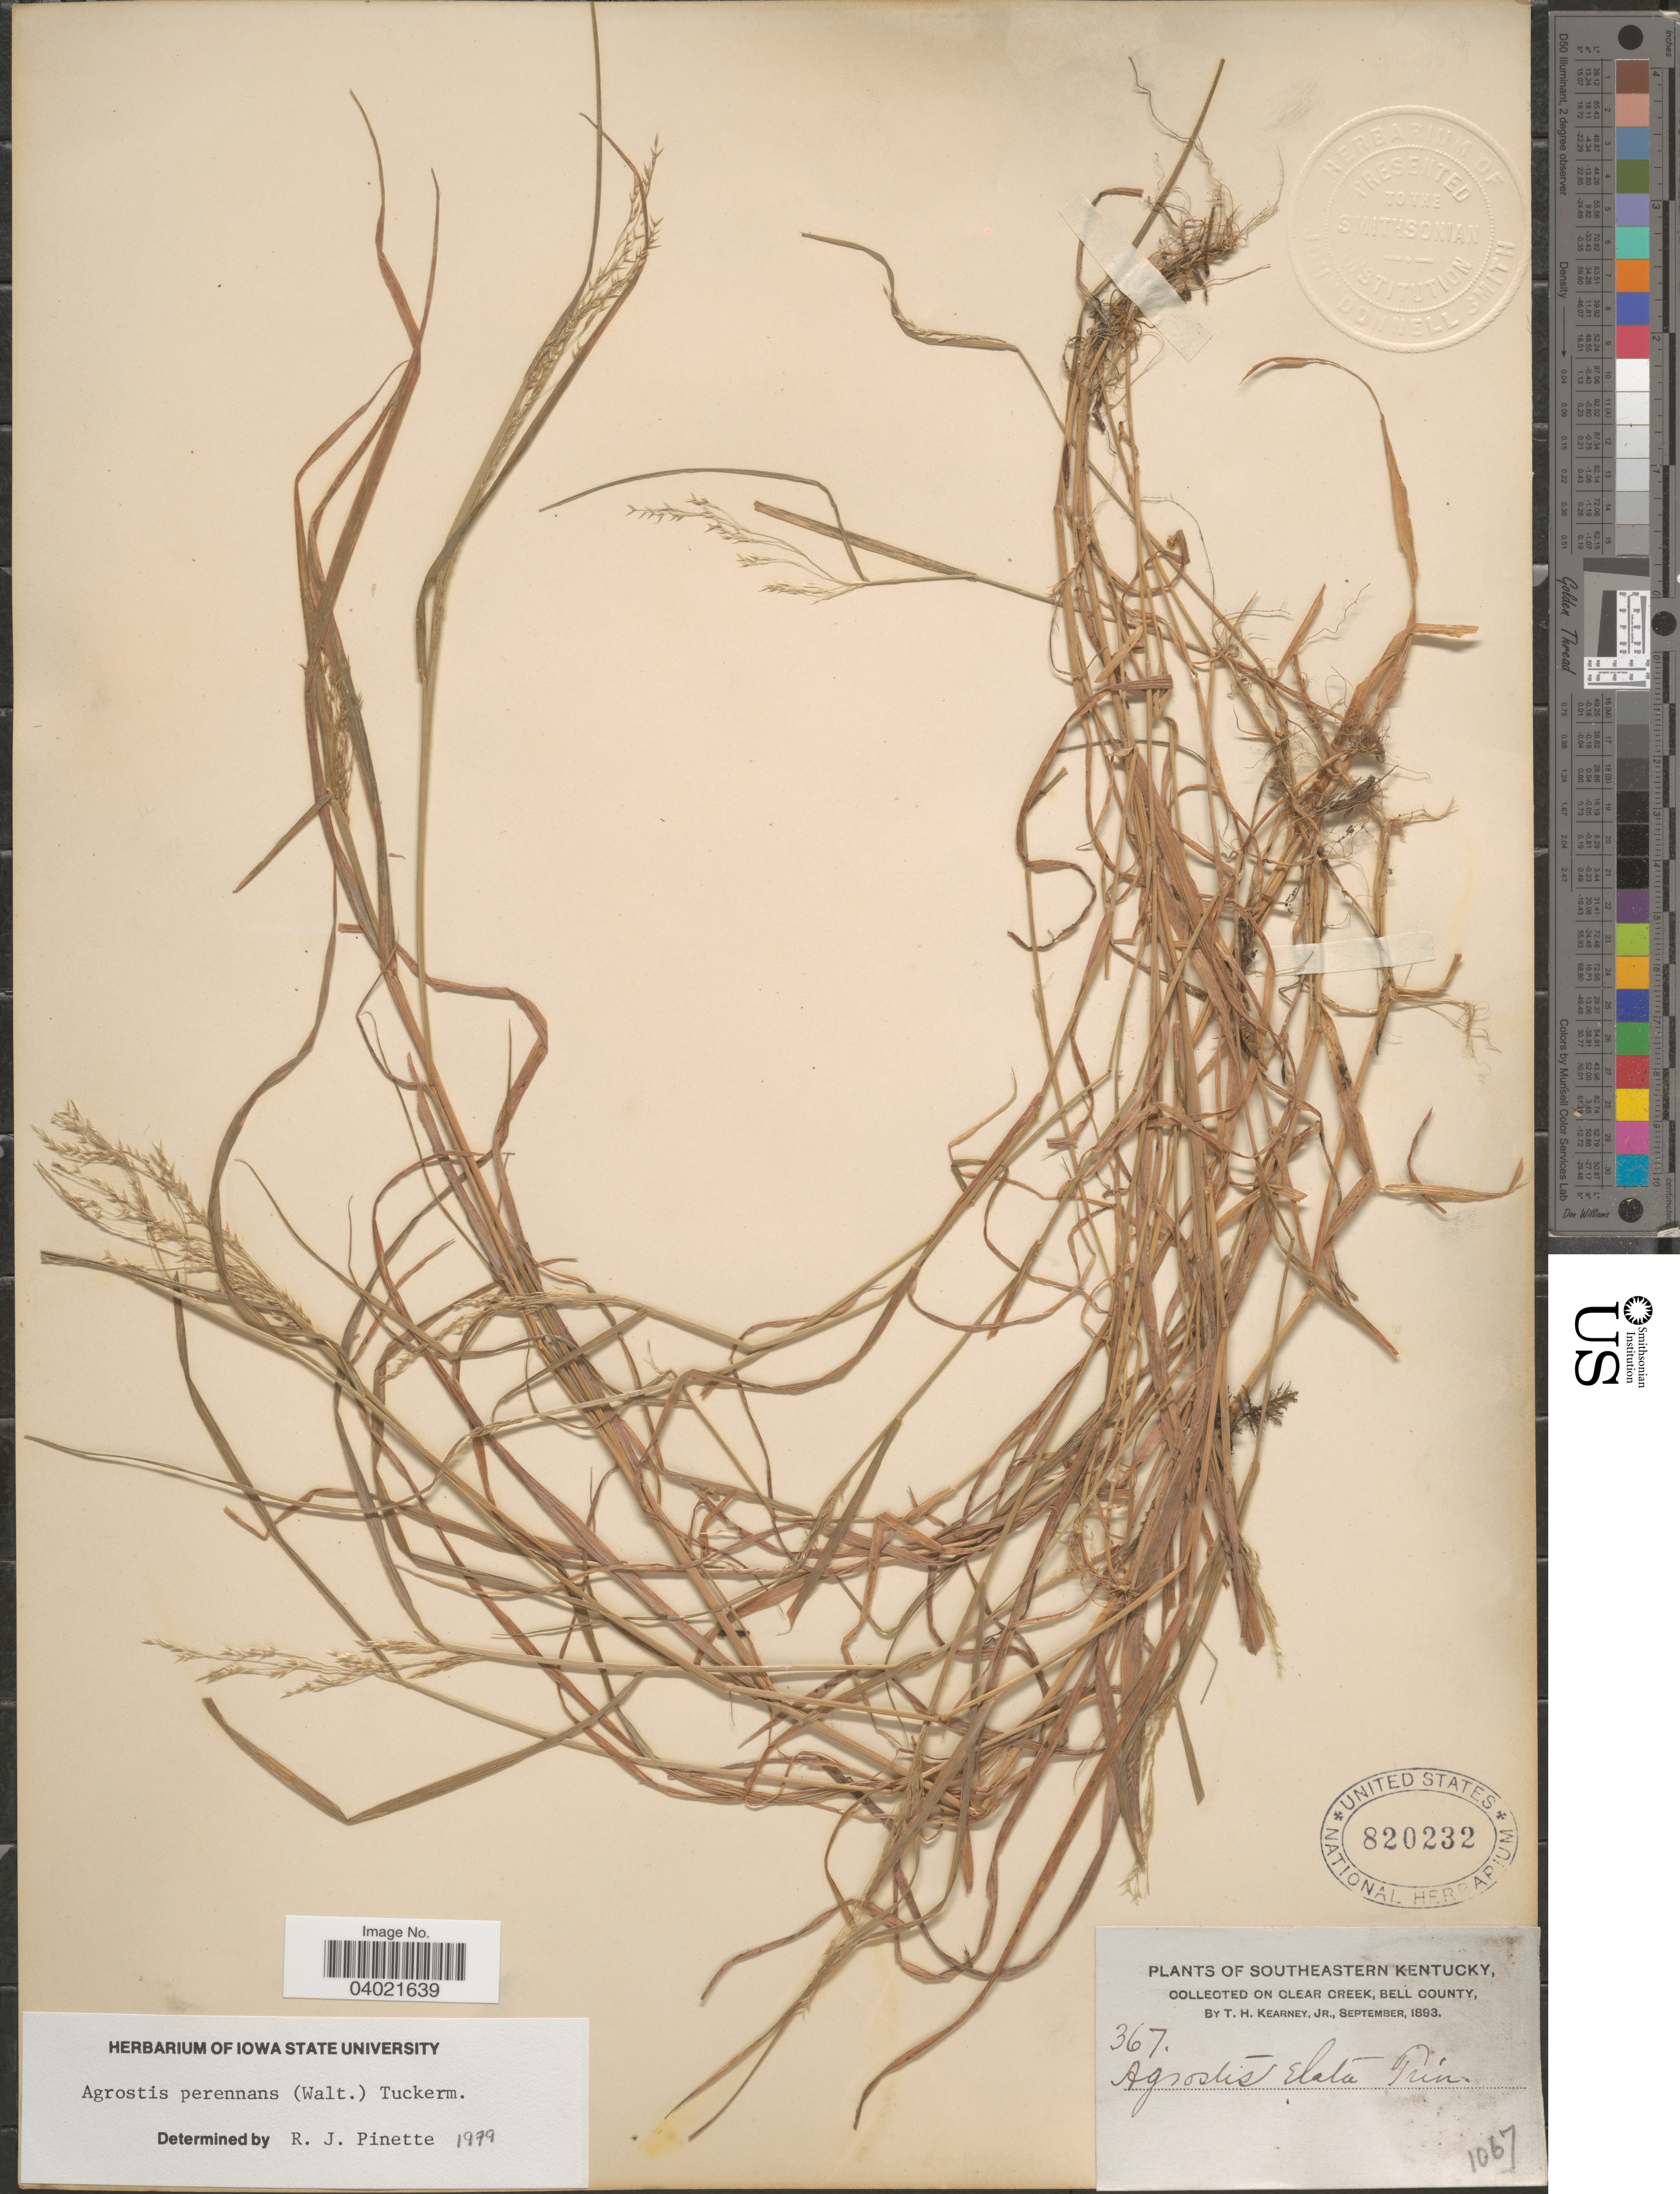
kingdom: Plantae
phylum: Tracheophyta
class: Liliopsida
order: Poales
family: Poaceae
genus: Agrostis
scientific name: Agrostis perennans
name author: (Walter) Tuck.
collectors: T. H. Kearney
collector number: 367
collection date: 1893-09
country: United States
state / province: Kentucky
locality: Southeastern Kentucky. On Clear Creek, Bell County.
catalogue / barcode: US 820232